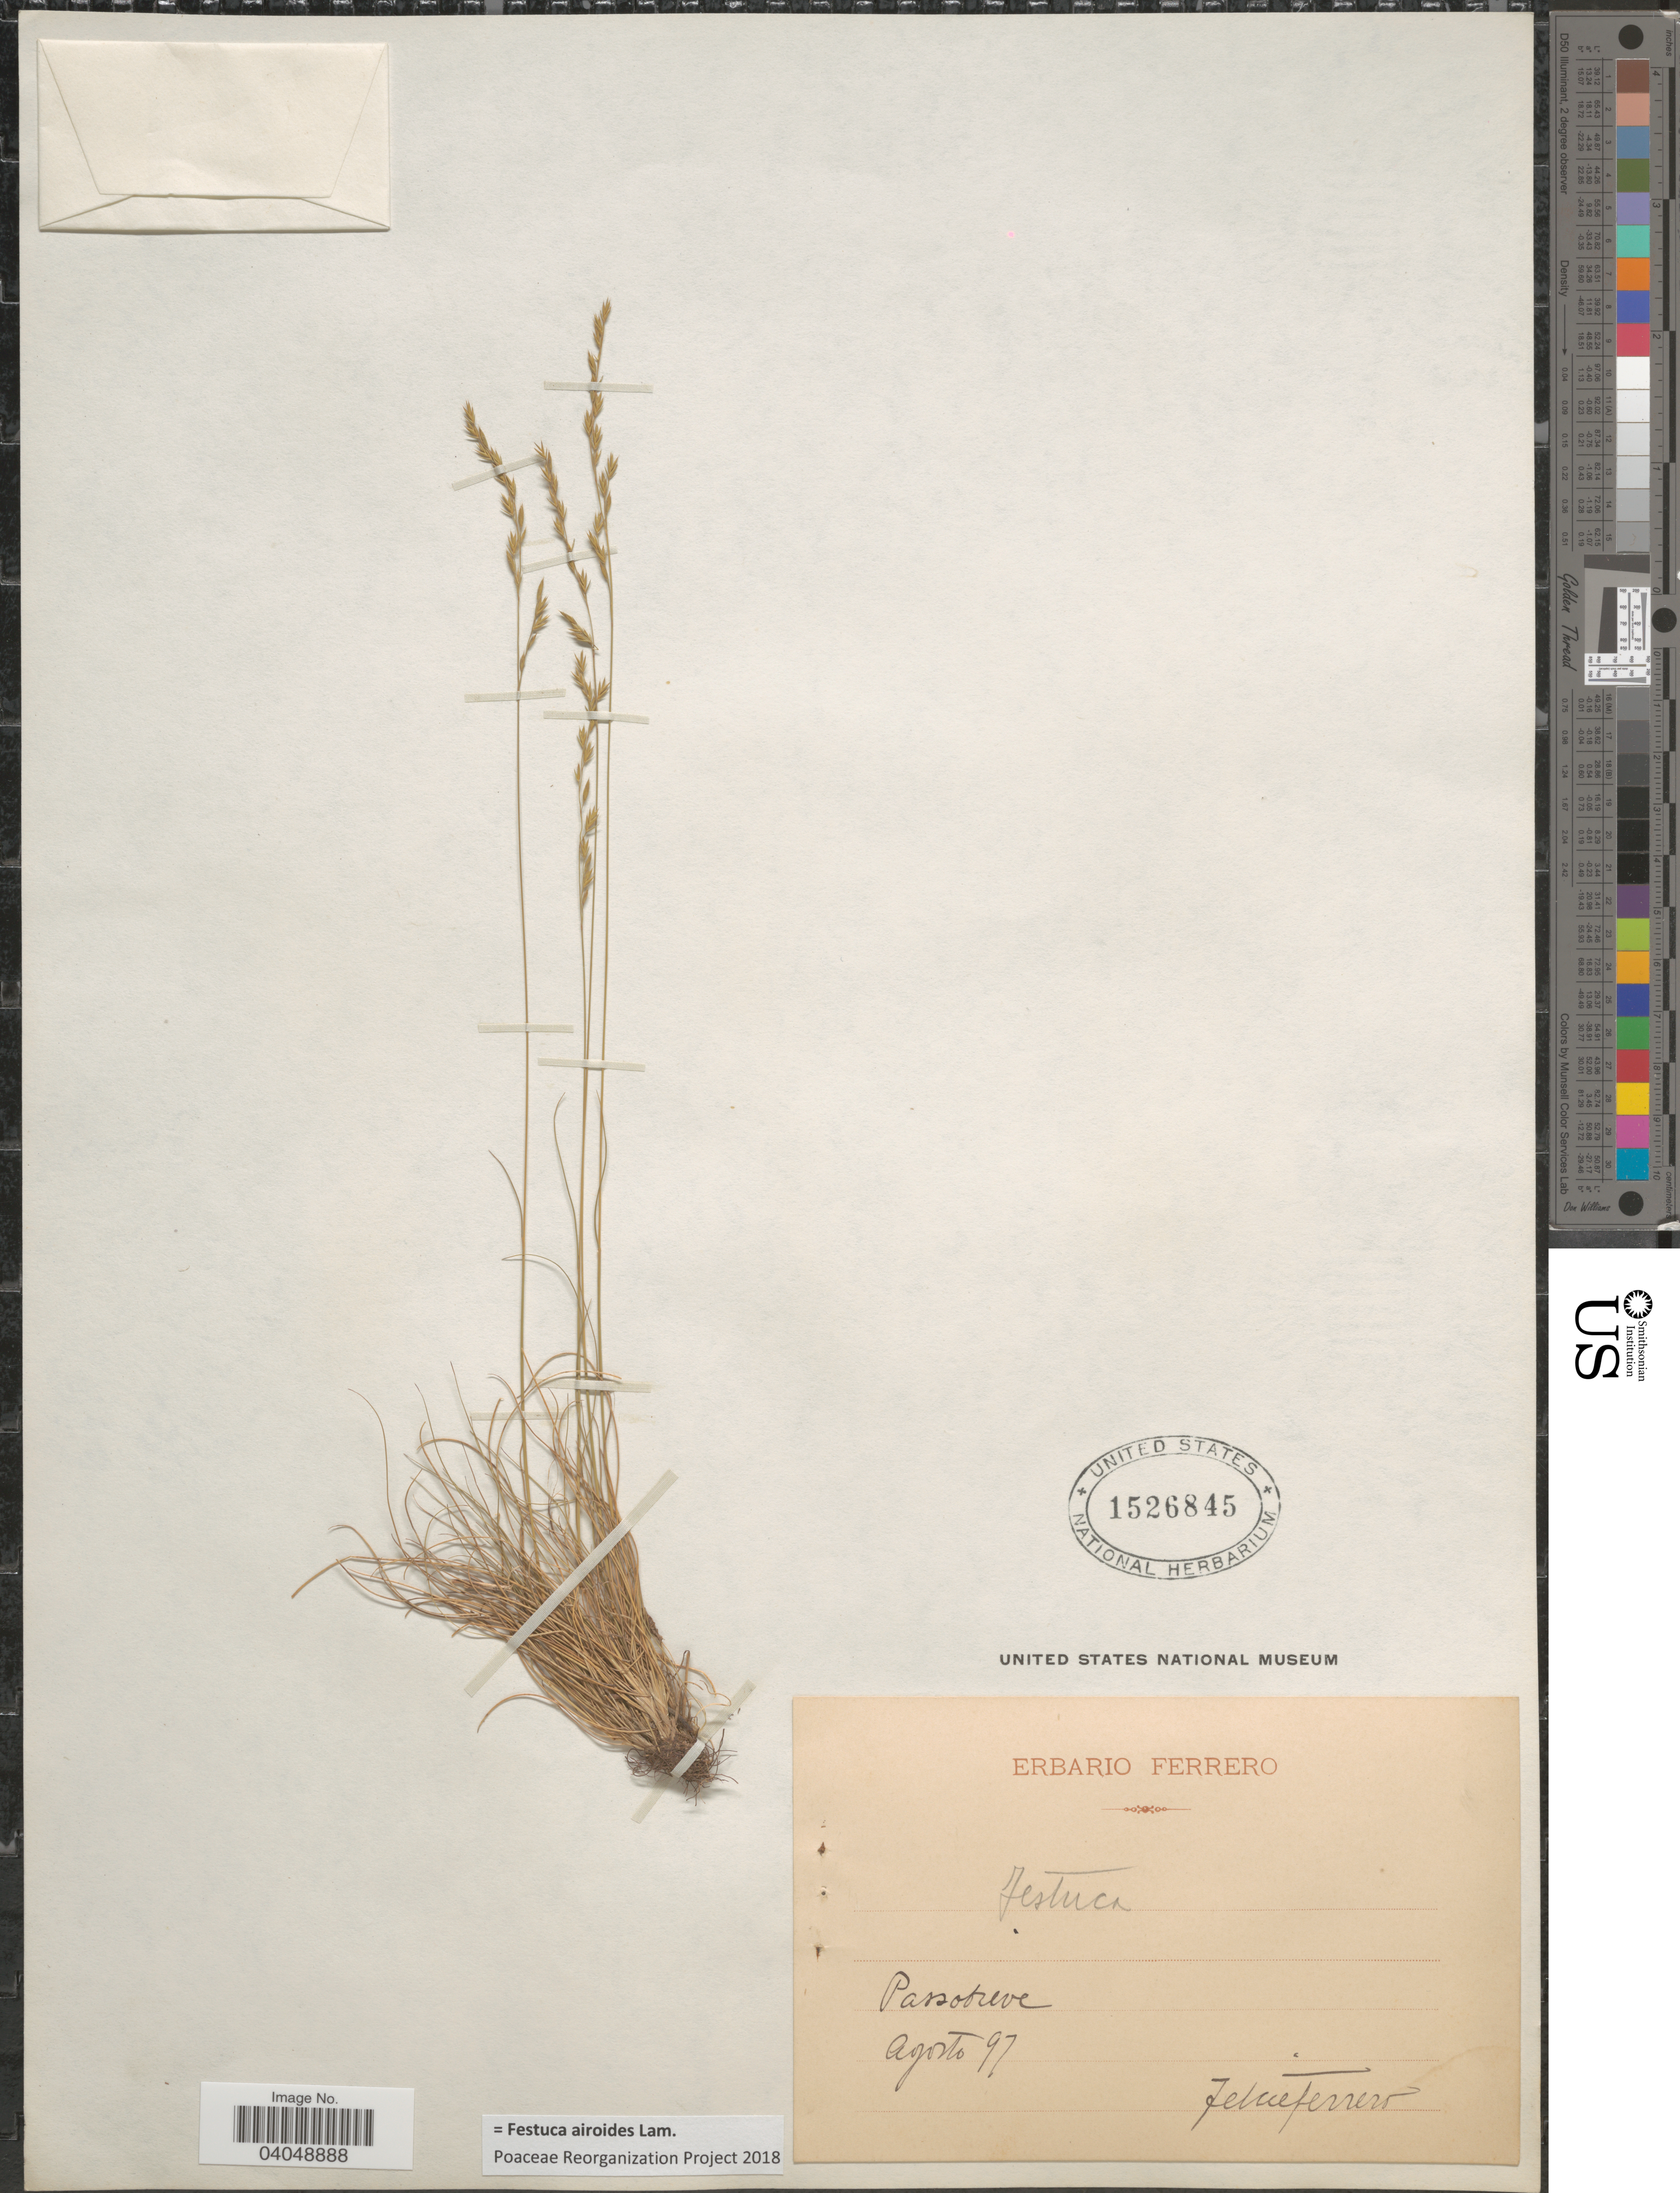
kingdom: Plantae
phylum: Tracheophyta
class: Liliopsida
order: Poales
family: Poaceae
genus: Festuca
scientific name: Festuca airoides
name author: Lam.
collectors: F. Ferrero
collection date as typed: Transcribed d/m/y: /8/97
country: Italy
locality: Passobreve.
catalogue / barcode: US 1526845